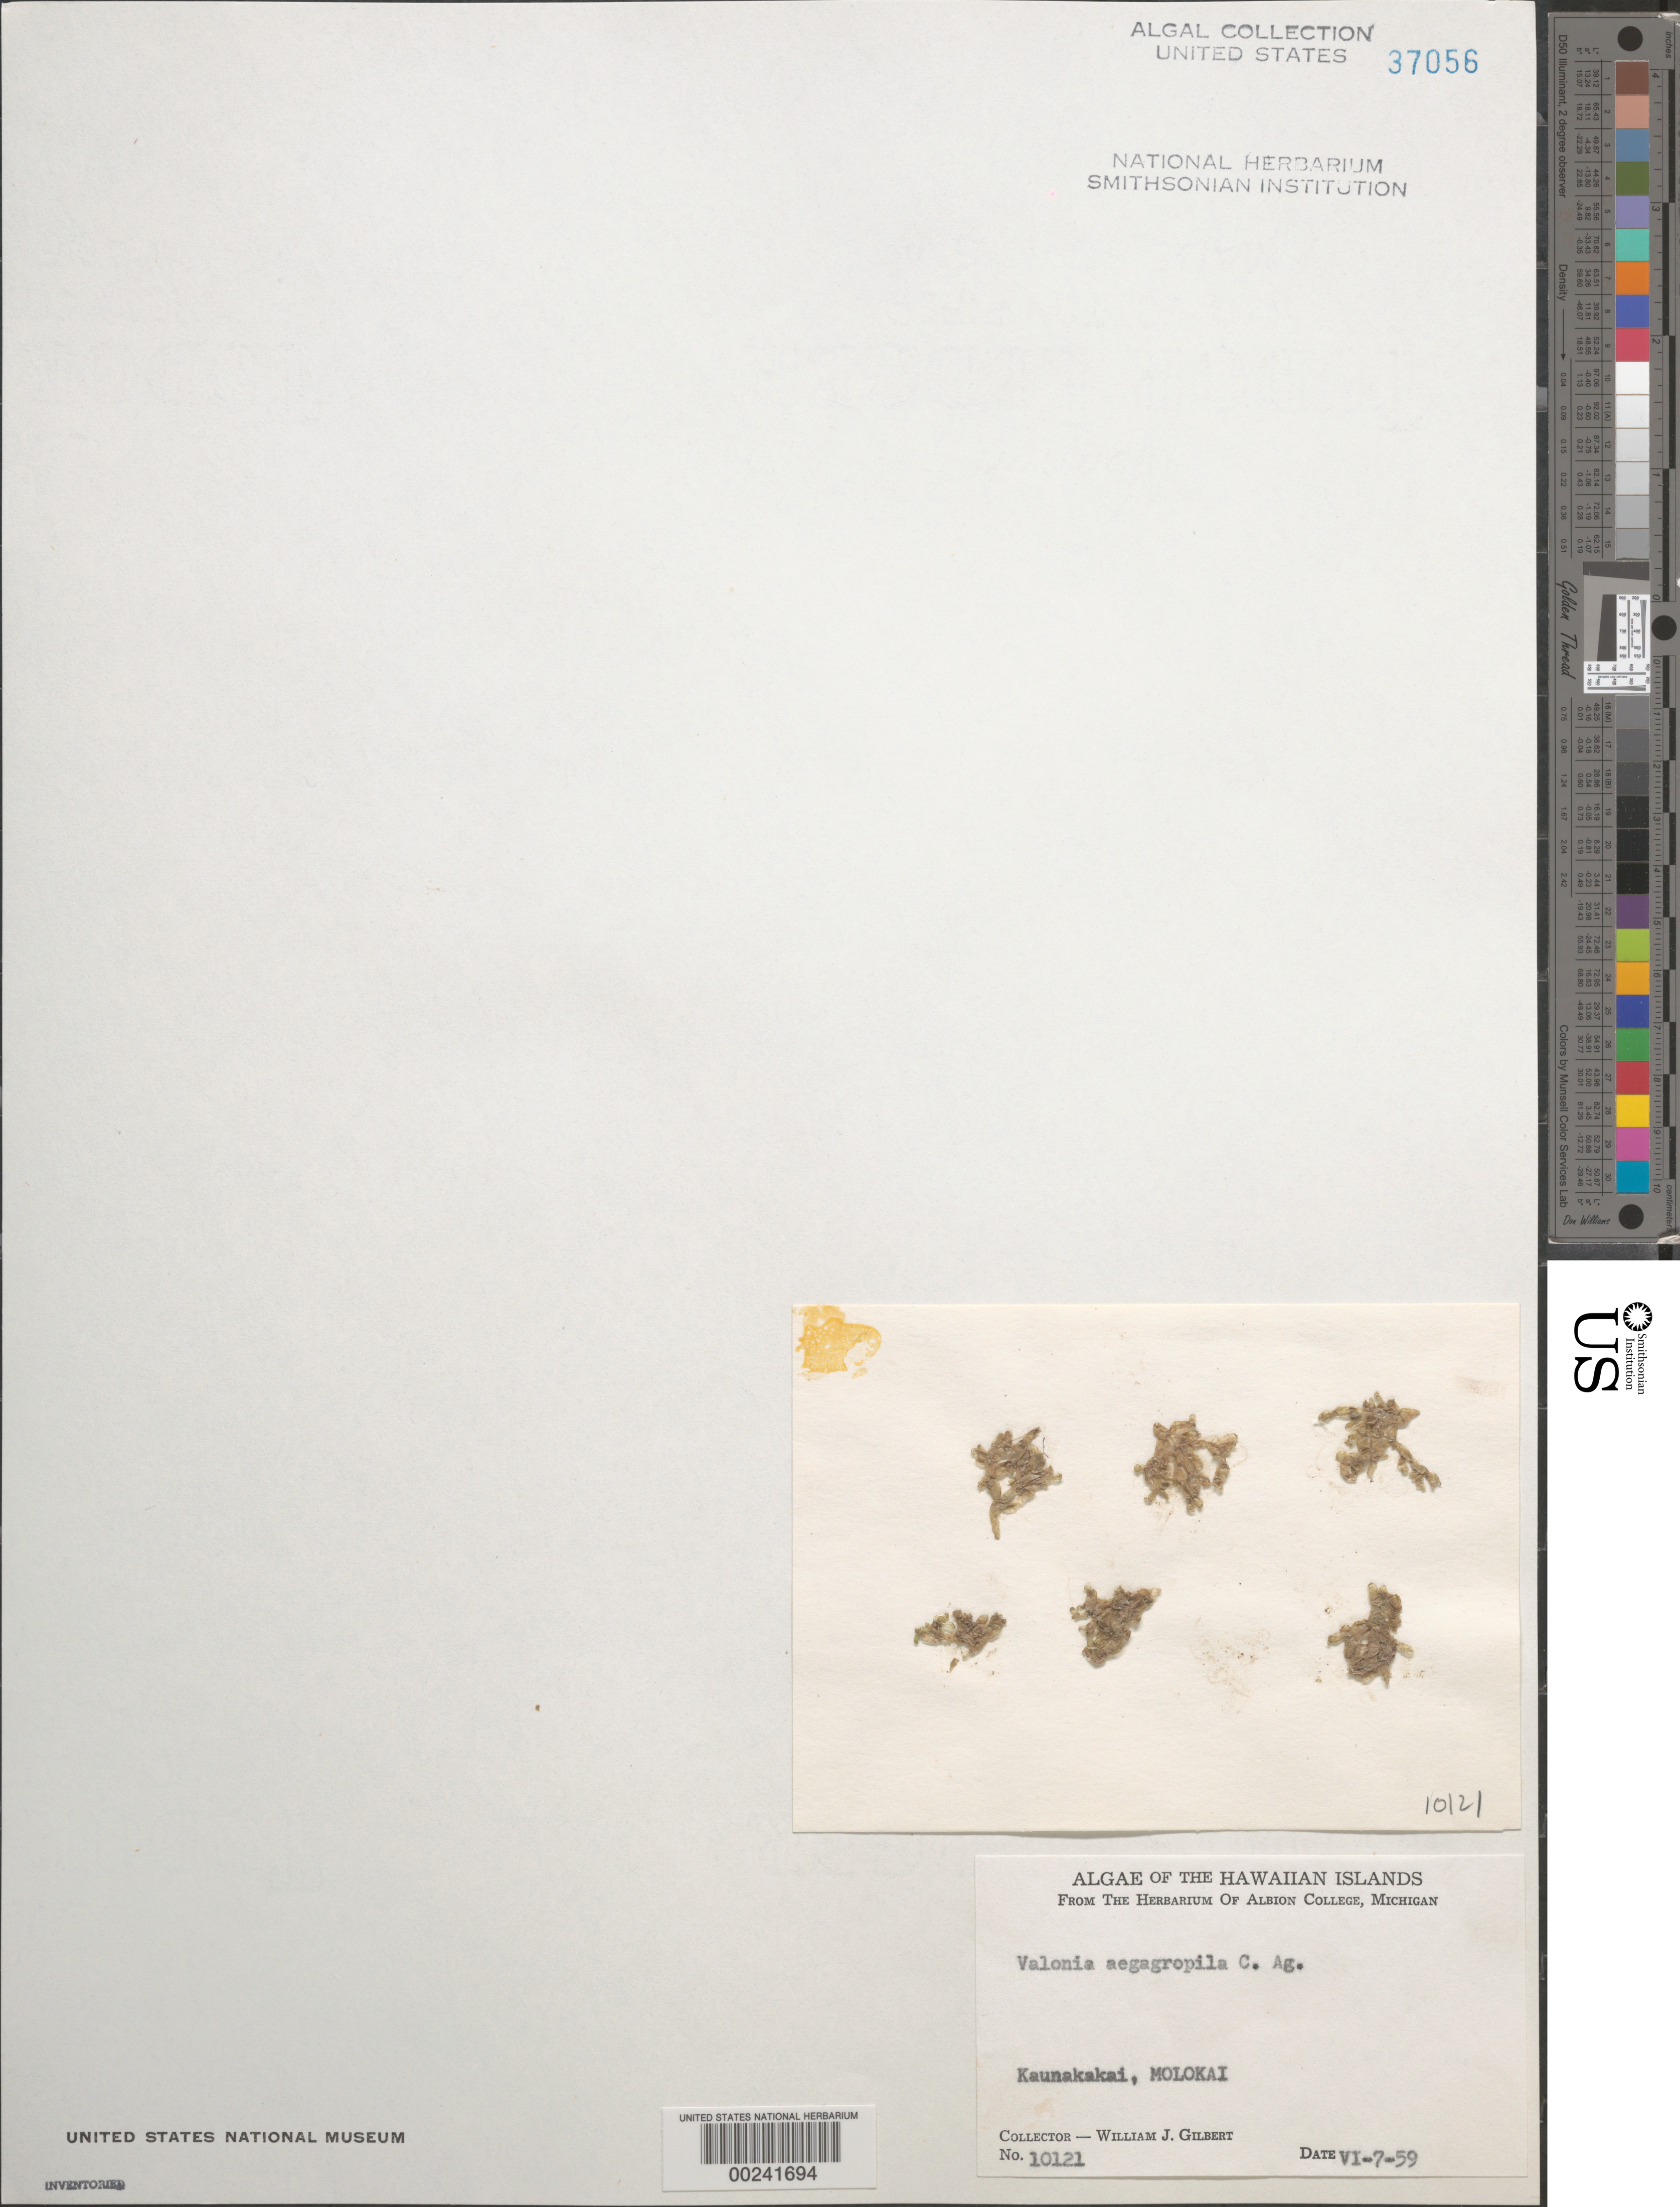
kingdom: Plantae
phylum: Chlorophyta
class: Ulvophyceae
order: Siphonocladales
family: Valoniaceae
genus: Valonia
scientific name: Valonia aegagropila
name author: C. Agardh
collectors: W. J. Gilbert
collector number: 10121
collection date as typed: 07 Jun 1959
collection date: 1959-06-07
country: United States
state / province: Hawaii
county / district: Maui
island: Moloka'i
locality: Kaunakakai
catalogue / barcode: US 37056